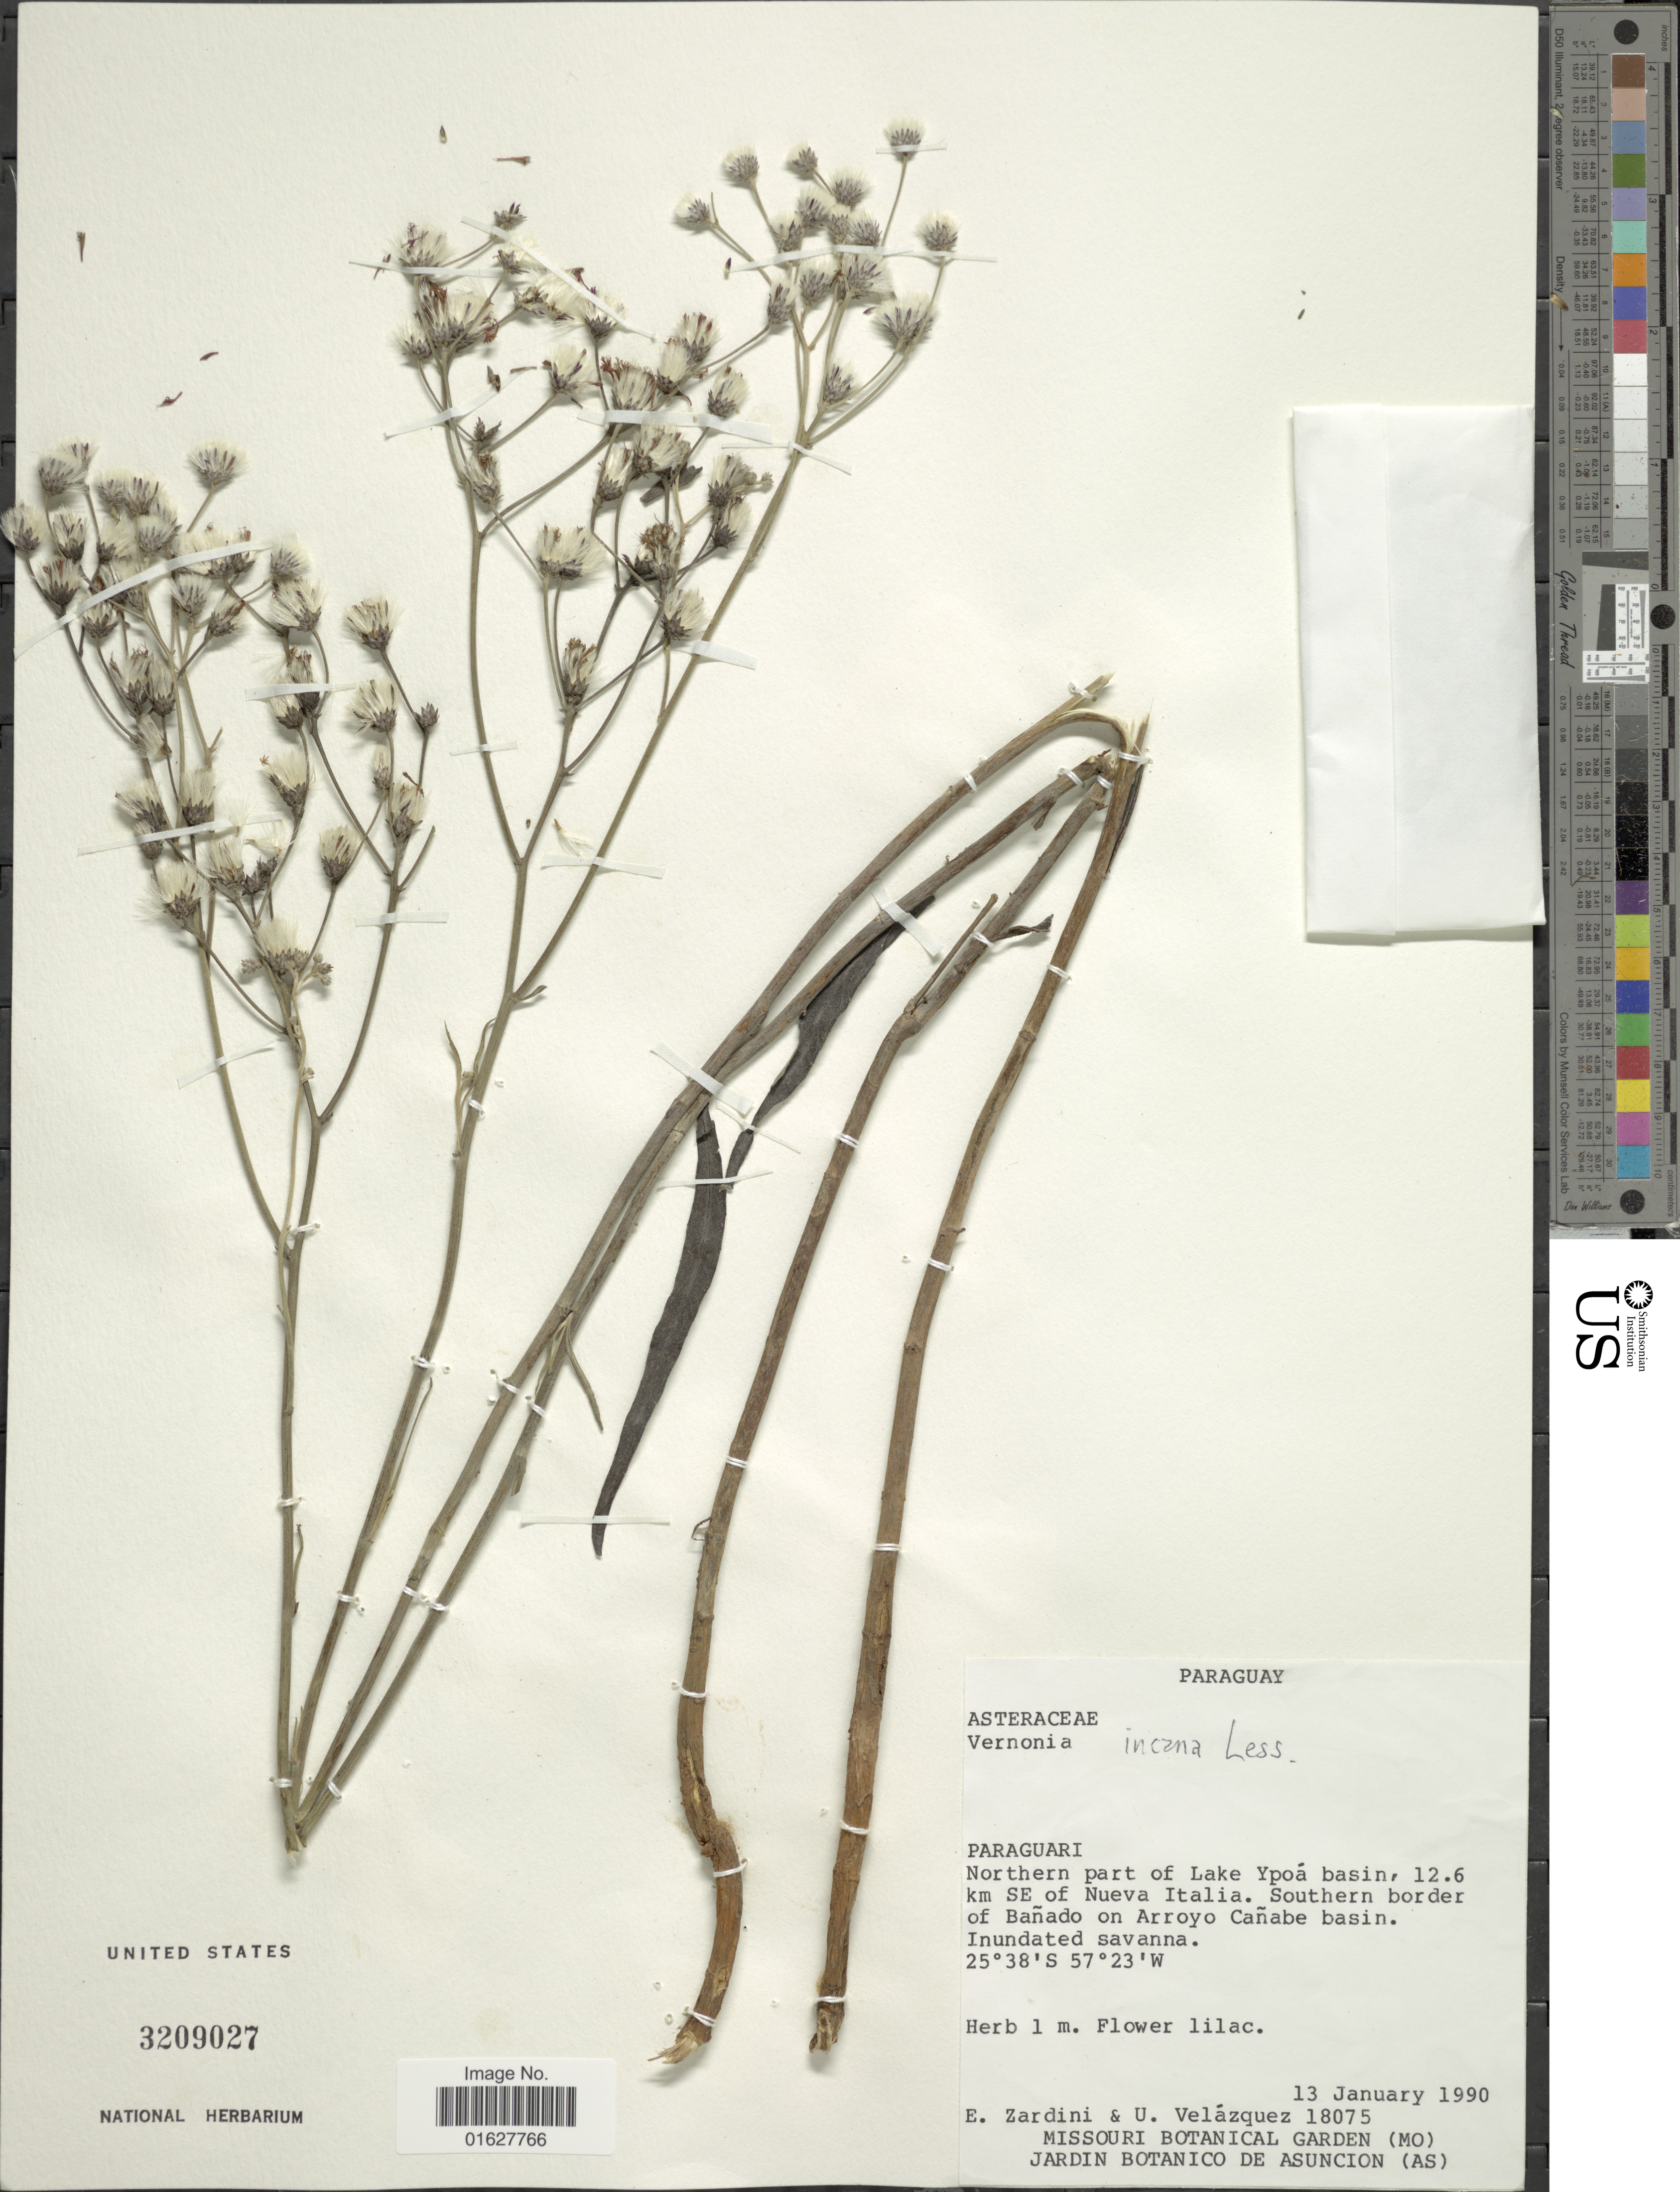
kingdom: Plantae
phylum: Tracheophyta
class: Magnoliopsida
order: Asterales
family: Asteraceae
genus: Vernonia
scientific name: Vernonia incana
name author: Less.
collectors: E. M. Zardini & E. Velazquez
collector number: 18075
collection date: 1990-01-13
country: Paraguay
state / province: Paraguari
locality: Paraguay. Paraguari. Northern part of Lake Ypoa basin, 12.6 km SE of Nueva Italia. Southern border of Banñado on Arroyo Cañabe basin. inundated savanna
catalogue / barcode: US 3209027